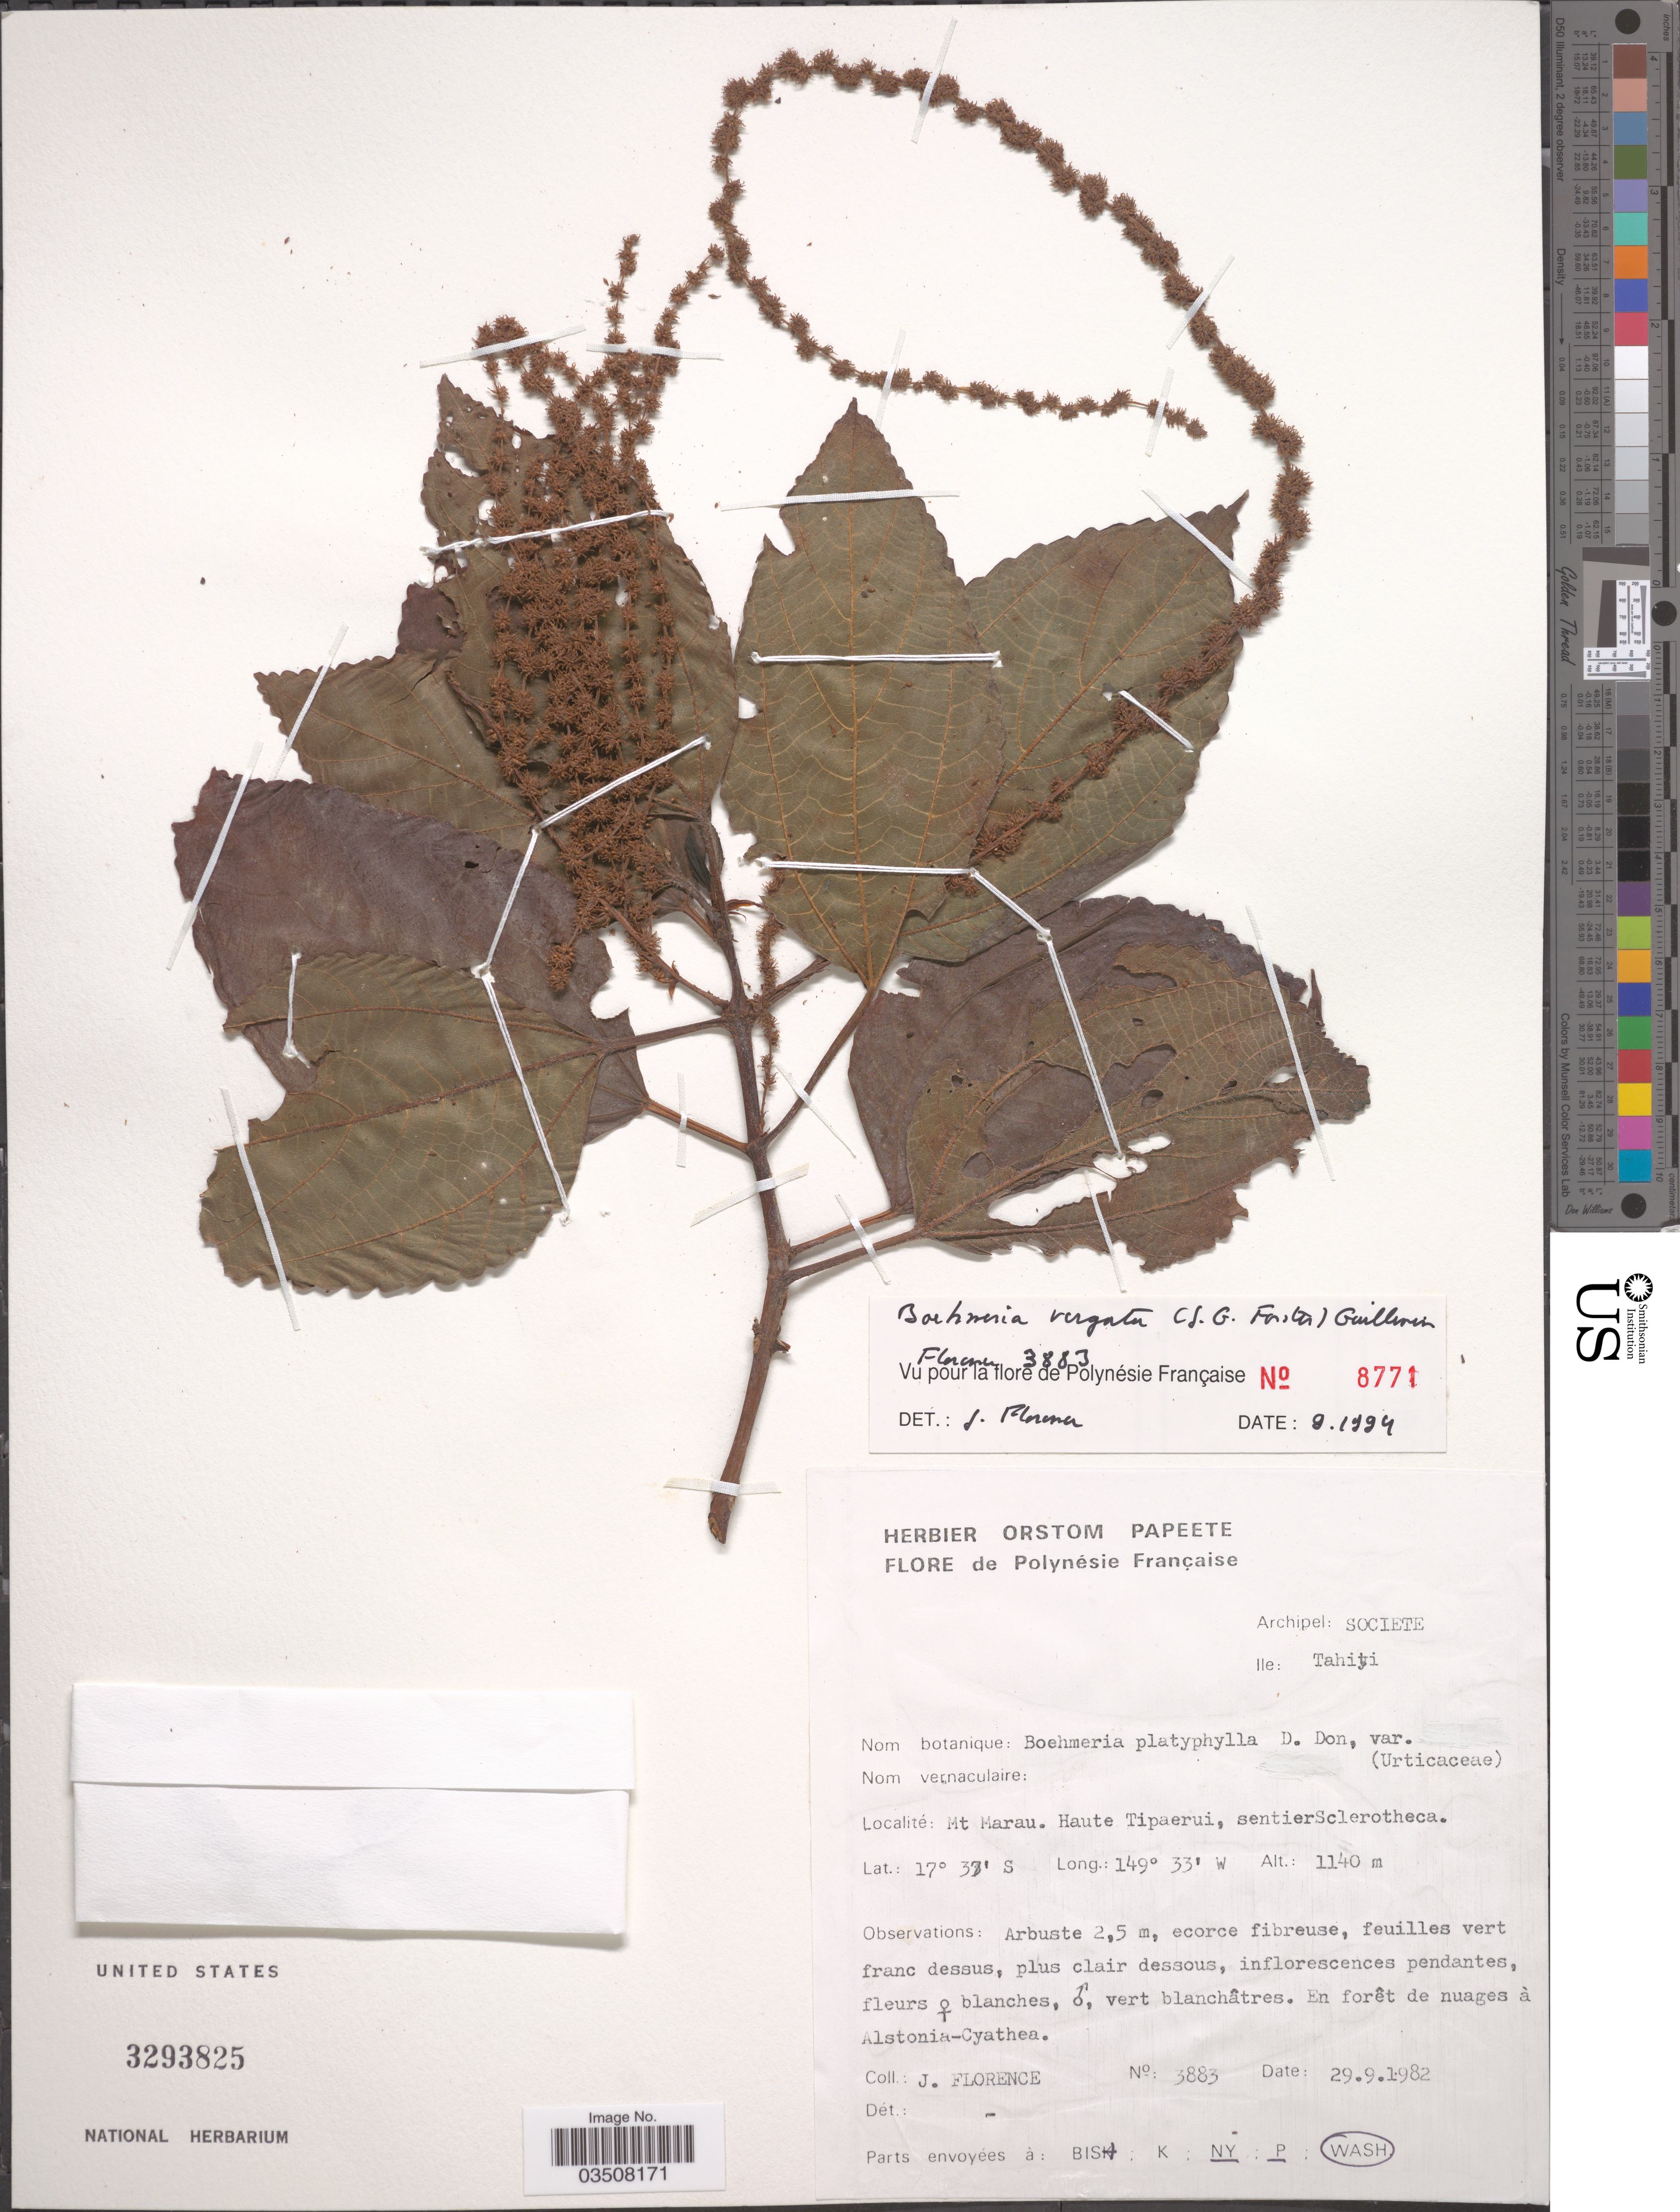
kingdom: Plantae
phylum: Tracheophyta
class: Magnoliopsida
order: Rosales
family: Urticaceae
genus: Boehmeria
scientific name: Boehmeria virgata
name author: (G. Forst.) Guill.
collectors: J. Florence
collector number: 3883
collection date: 1982-09-29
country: French Polynesia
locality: Polynésie Française. Archipel: Societe, Ile: Tahiti. Mt. Marau. Haute Tipaerui, sentier Sclerotheca.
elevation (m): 1140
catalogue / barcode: US 3293825